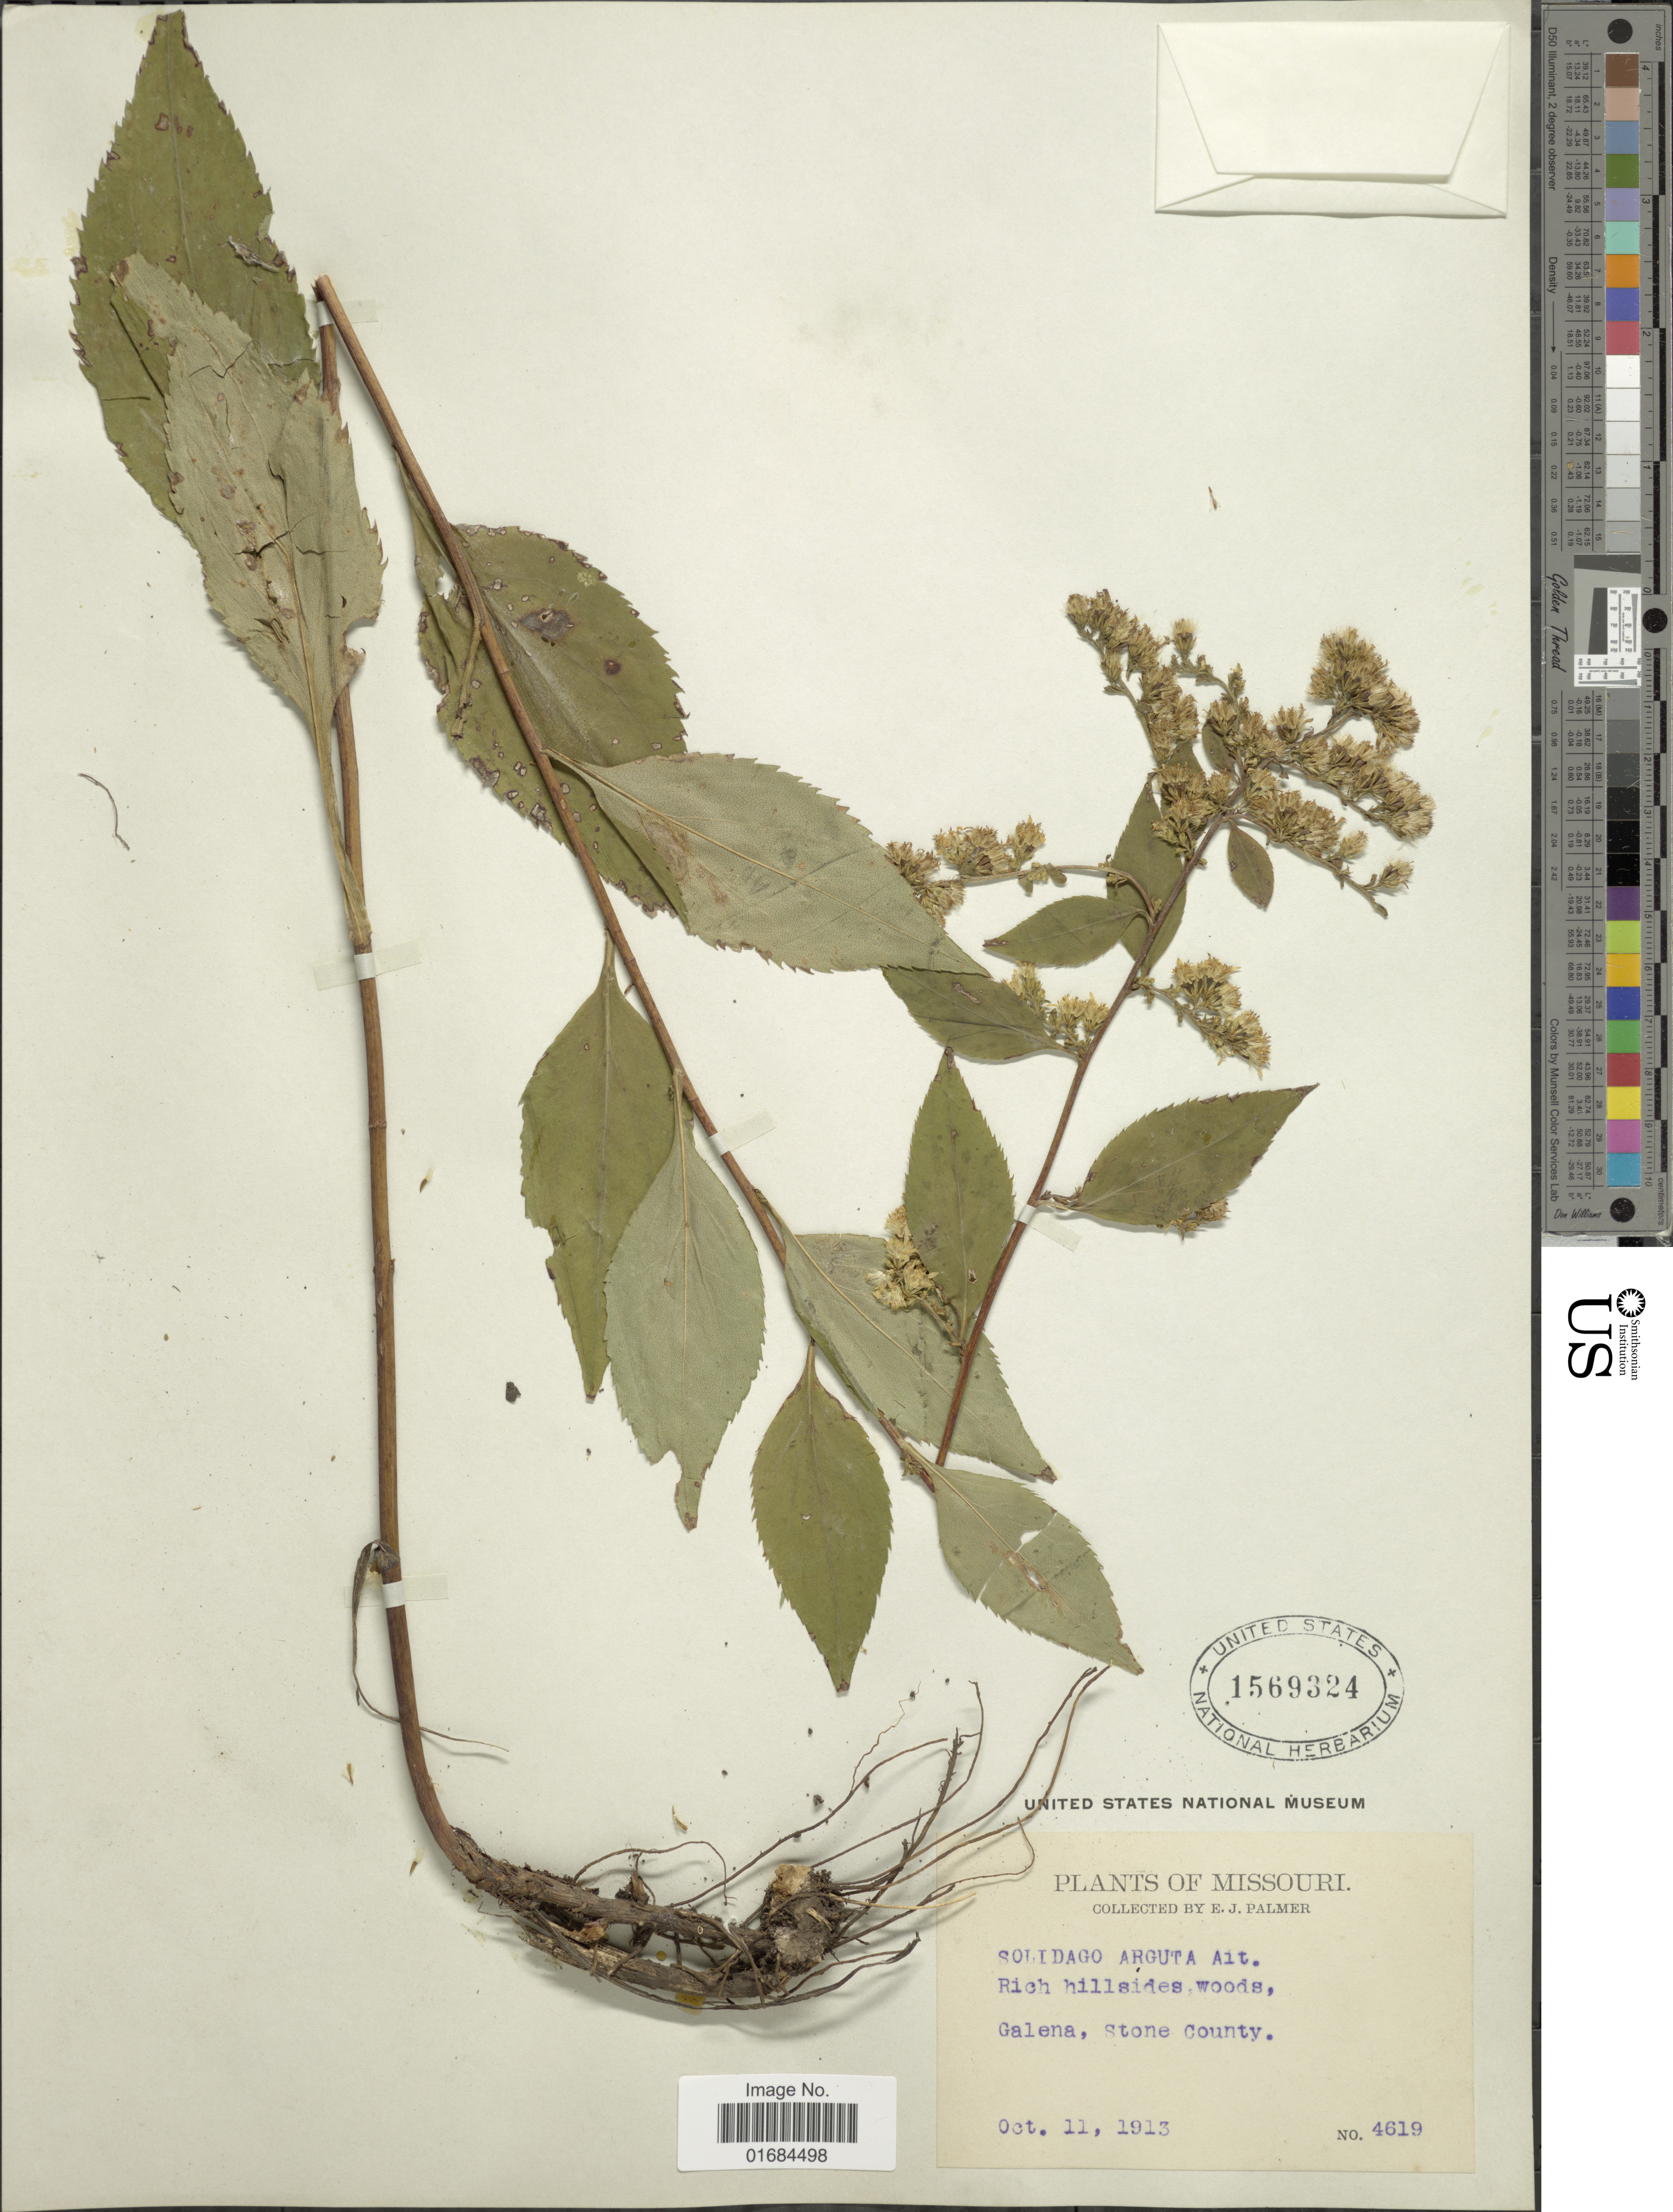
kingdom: Plantae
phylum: Tracheophyta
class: Magnoliopsida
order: Asterales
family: Asteraceae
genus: Solidago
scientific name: Solidago arguta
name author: Aiton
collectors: E. J. Palmer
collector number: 4619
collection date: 1913-10-11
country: United States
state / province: Missouri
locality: Rich Hillside, woods, Galena, Stone County.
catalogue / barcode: US 1569324